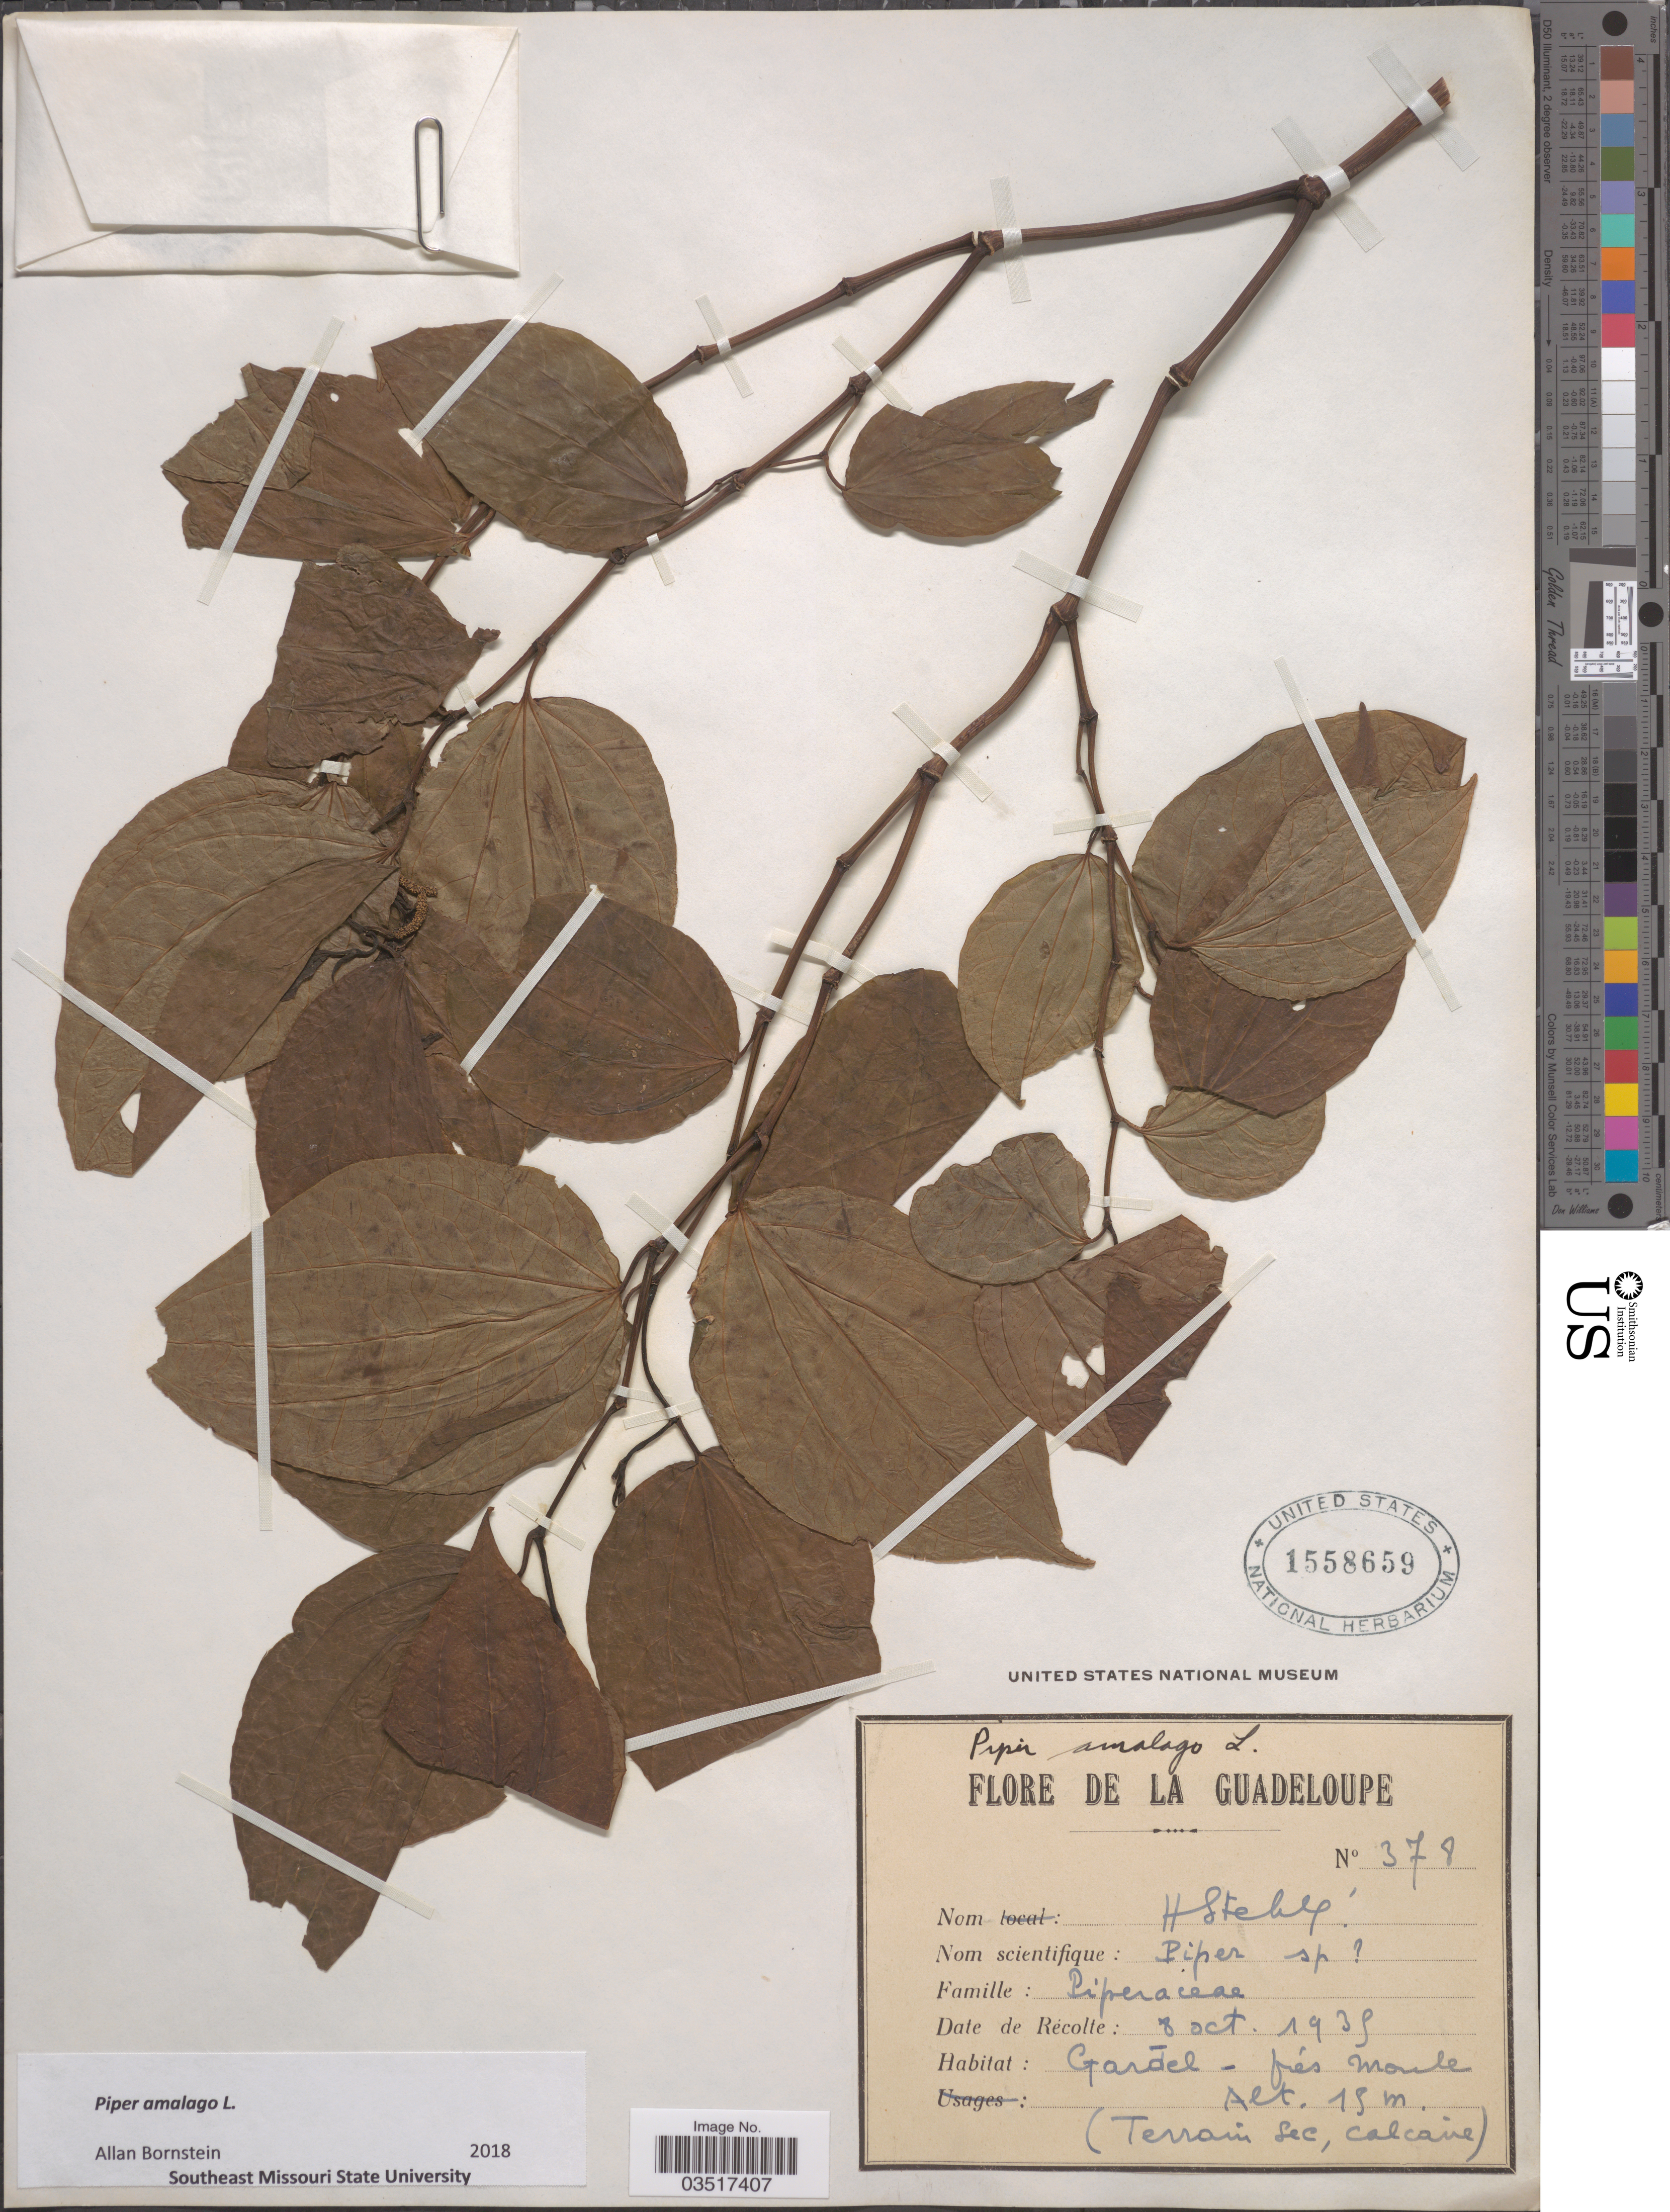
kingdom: Plantae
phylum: Tracheophyta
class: Magnoliopsida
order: Piperales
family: Piperaceae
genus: Piper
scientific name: Piper amalago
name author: L.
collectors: H. Stehlé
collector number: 378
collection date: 1939-10-08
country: Guadeloupe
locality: Gardel - prés Moule.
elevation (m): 19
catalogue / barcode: US 1558659